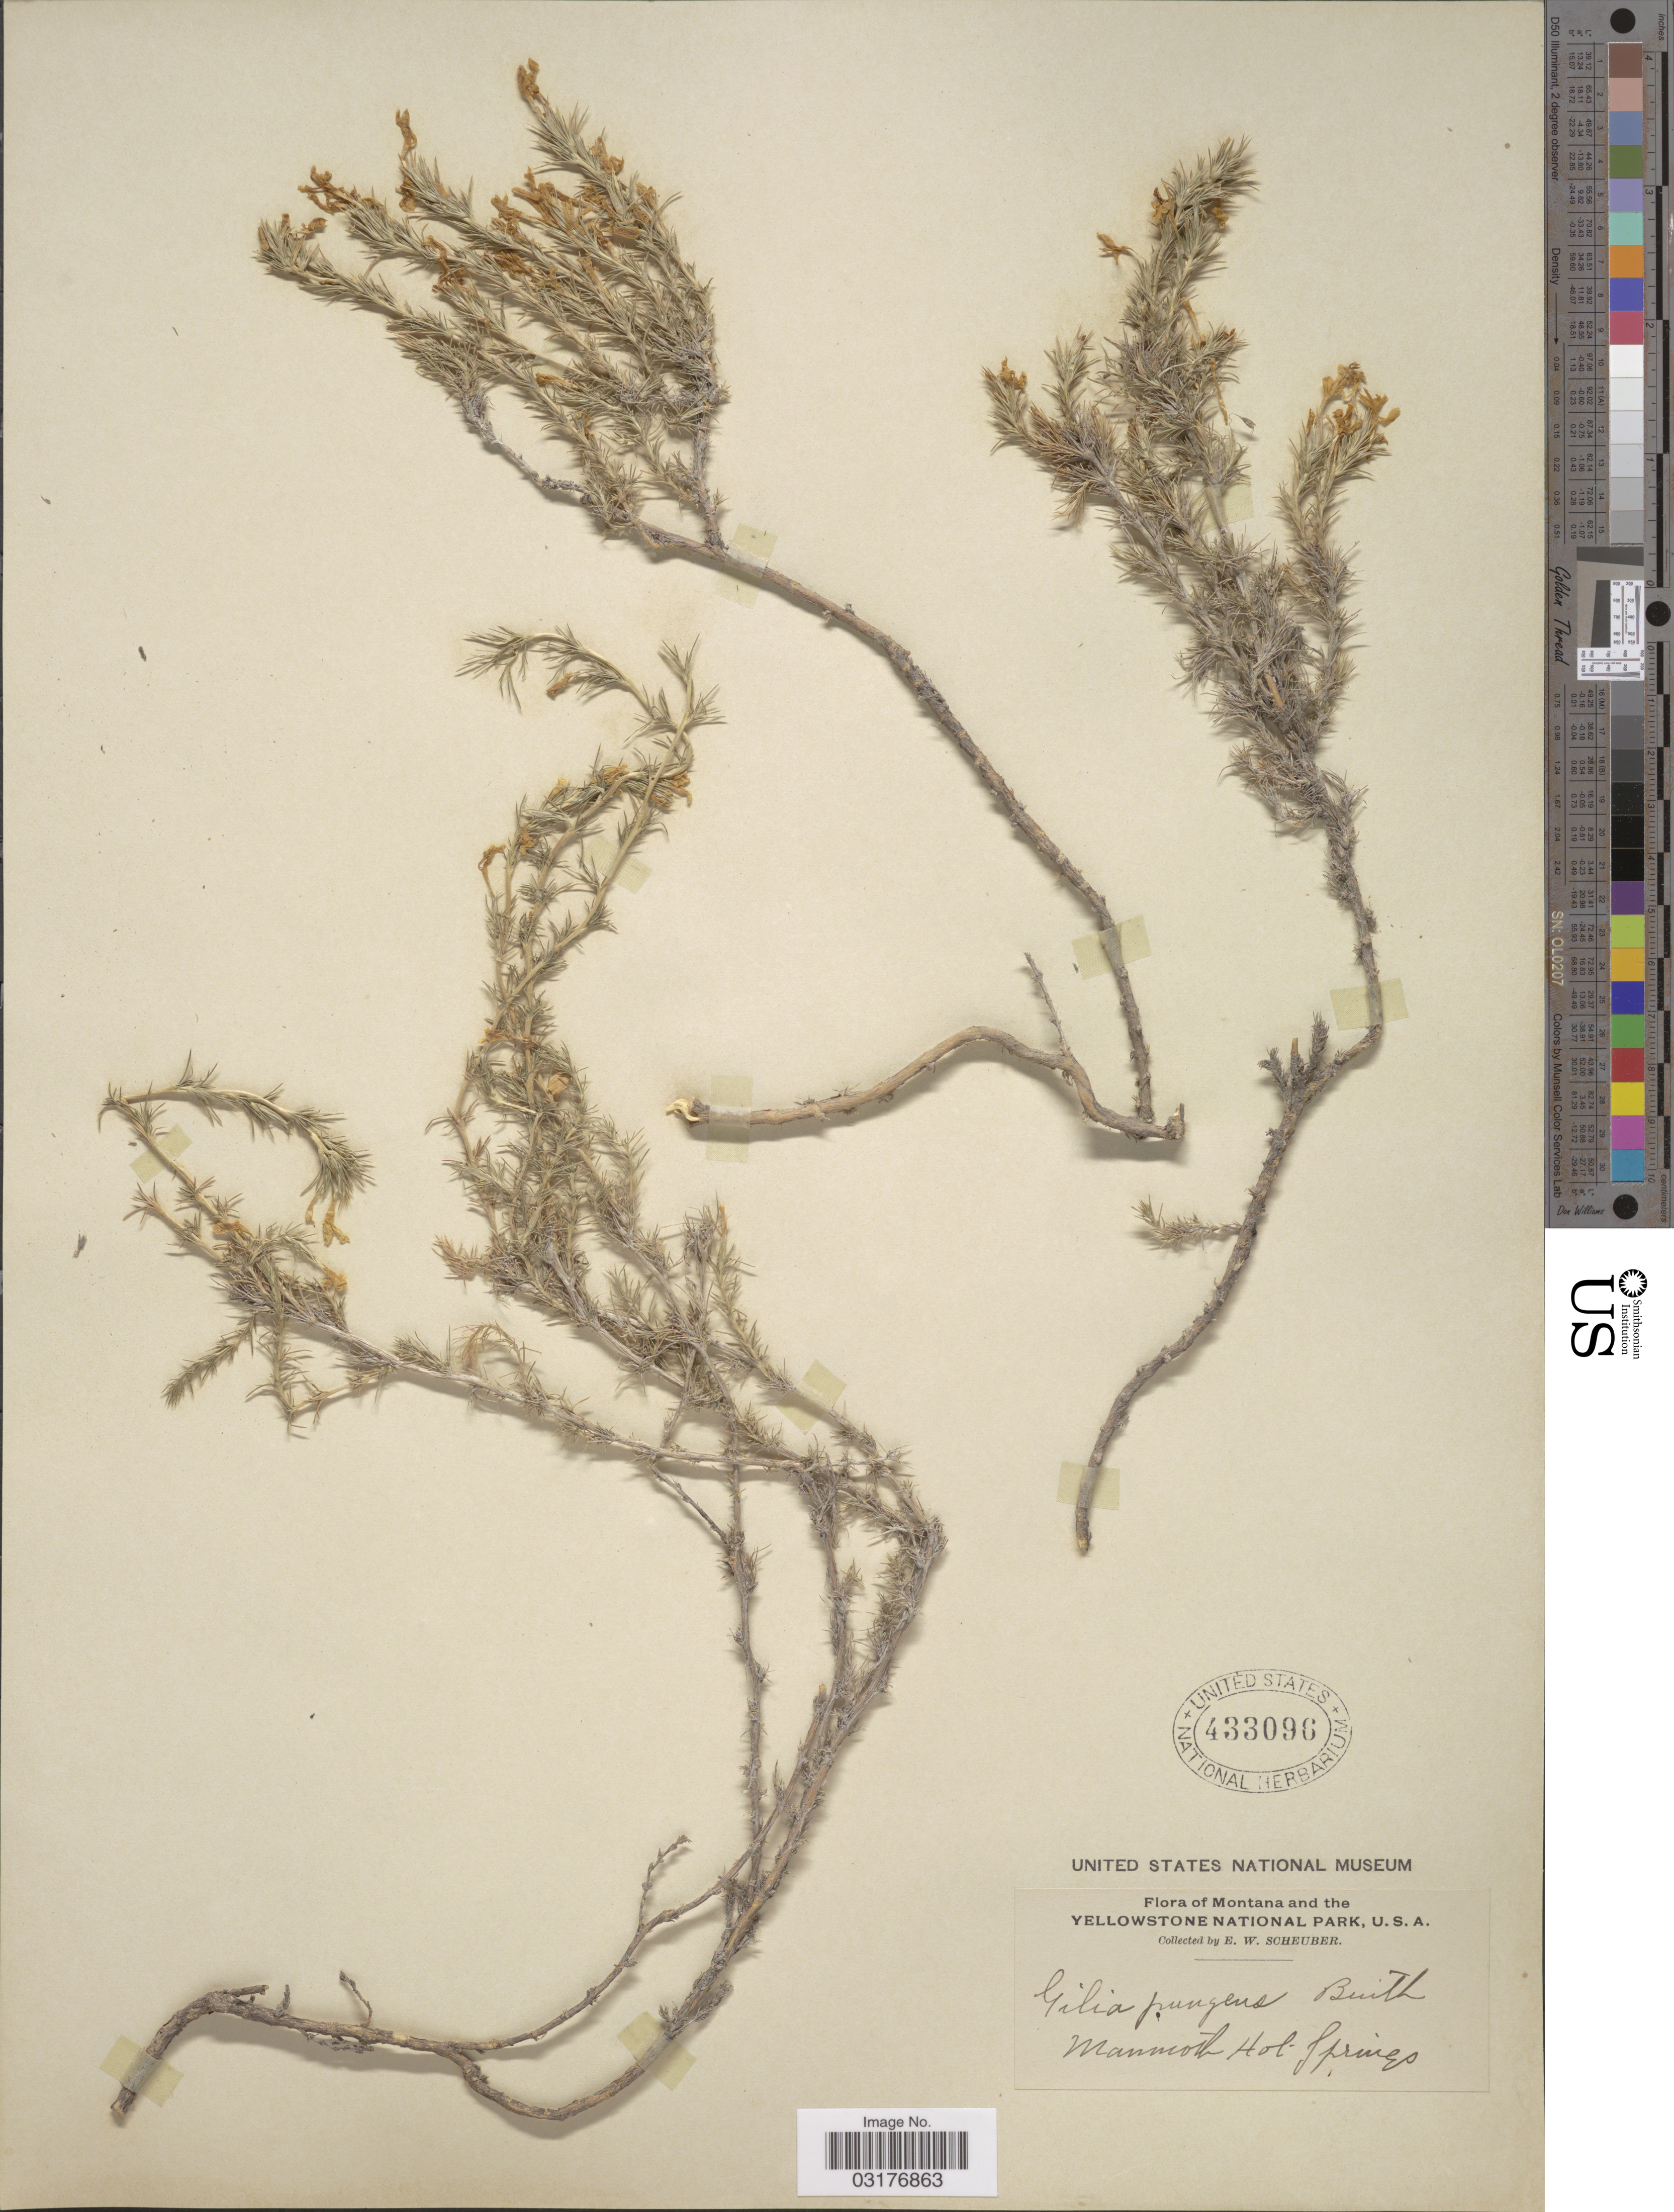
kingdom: Plantae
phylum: Tracheophyta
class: Magnoliopsida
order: Ericales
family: Polemoniaceae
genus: Linanthus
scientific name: Linanthus pungens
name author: (Torr.) J.M. Porter & L.A. Johnson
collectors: E. Scheuber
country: United States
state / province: Montana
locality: Yellowstone National Park. Mammoth Hot Springs.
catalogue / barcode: US 433096